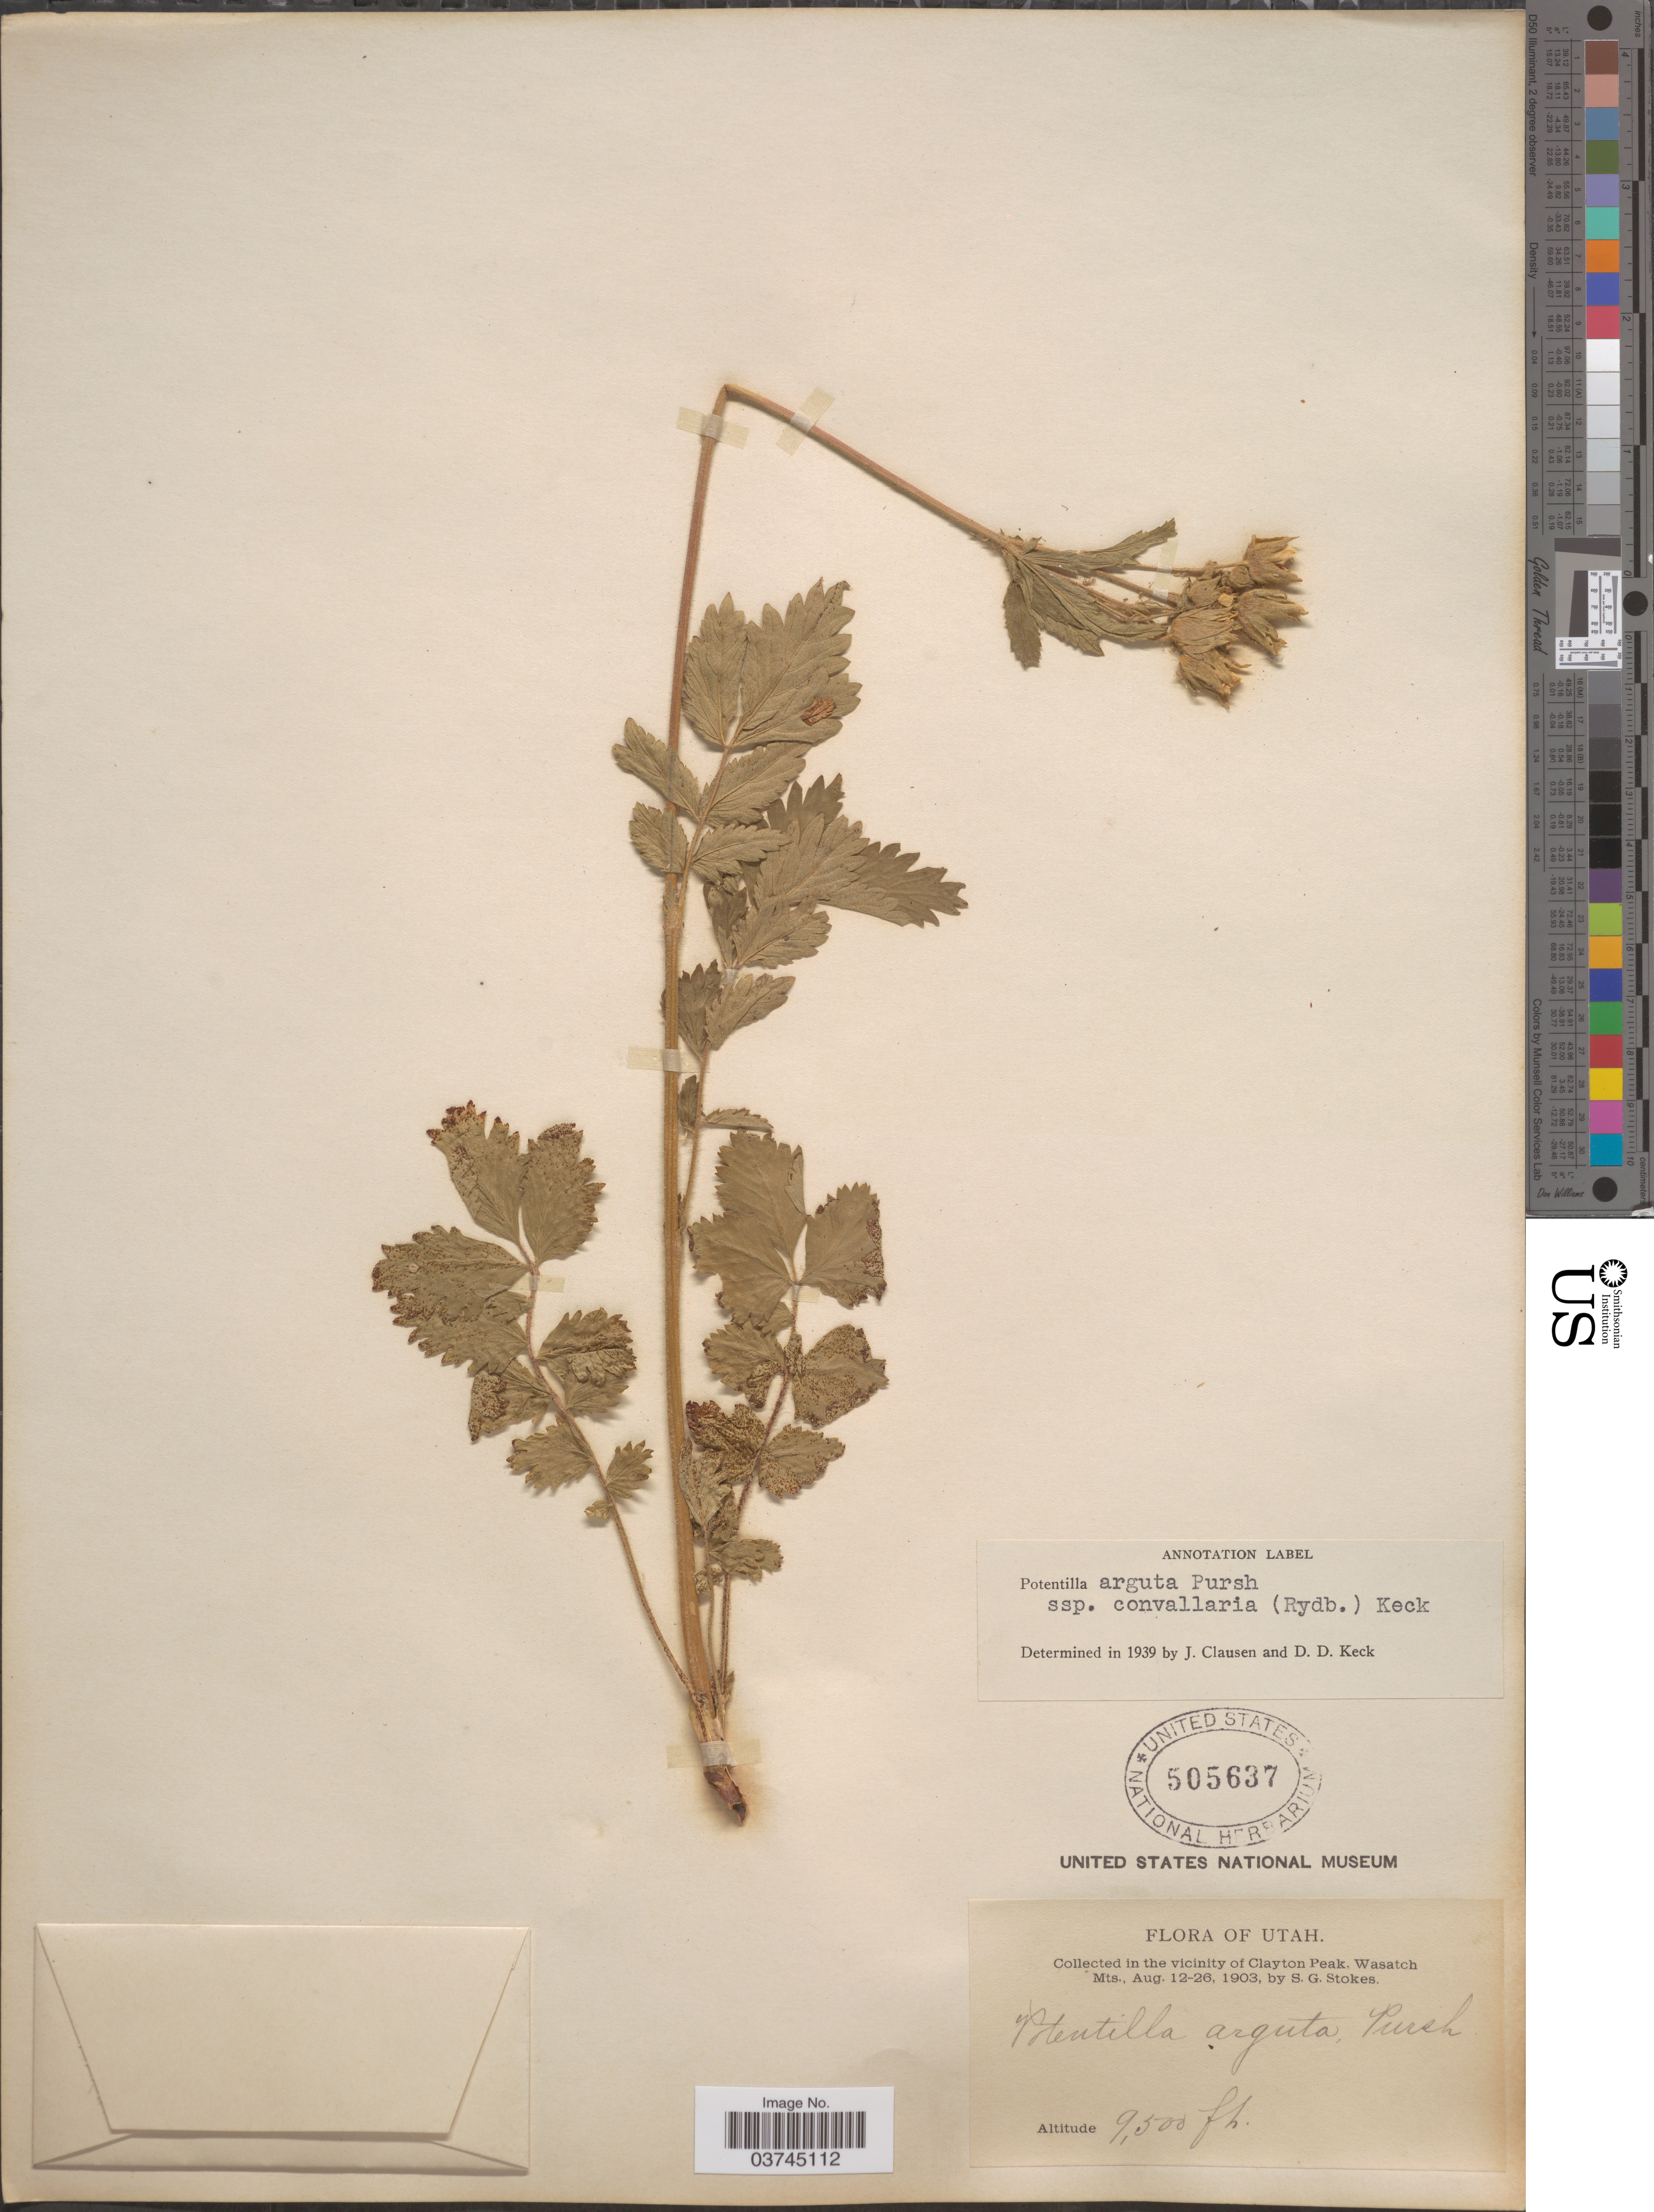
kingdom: Plantae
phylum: Tracheophyta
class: Magnoliopsida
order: Rosales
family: Rosaceae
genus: Drymocallis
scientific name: Drymocallis convallaria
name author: (Rydb.) Rydb.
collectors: S. G. Stokes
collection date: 1903-08-12/1903-08-26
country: United States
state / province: Utah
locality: In the vicinity of Clayton Peak, Wasatch Mts.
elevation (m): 2896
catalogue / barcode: US 505637